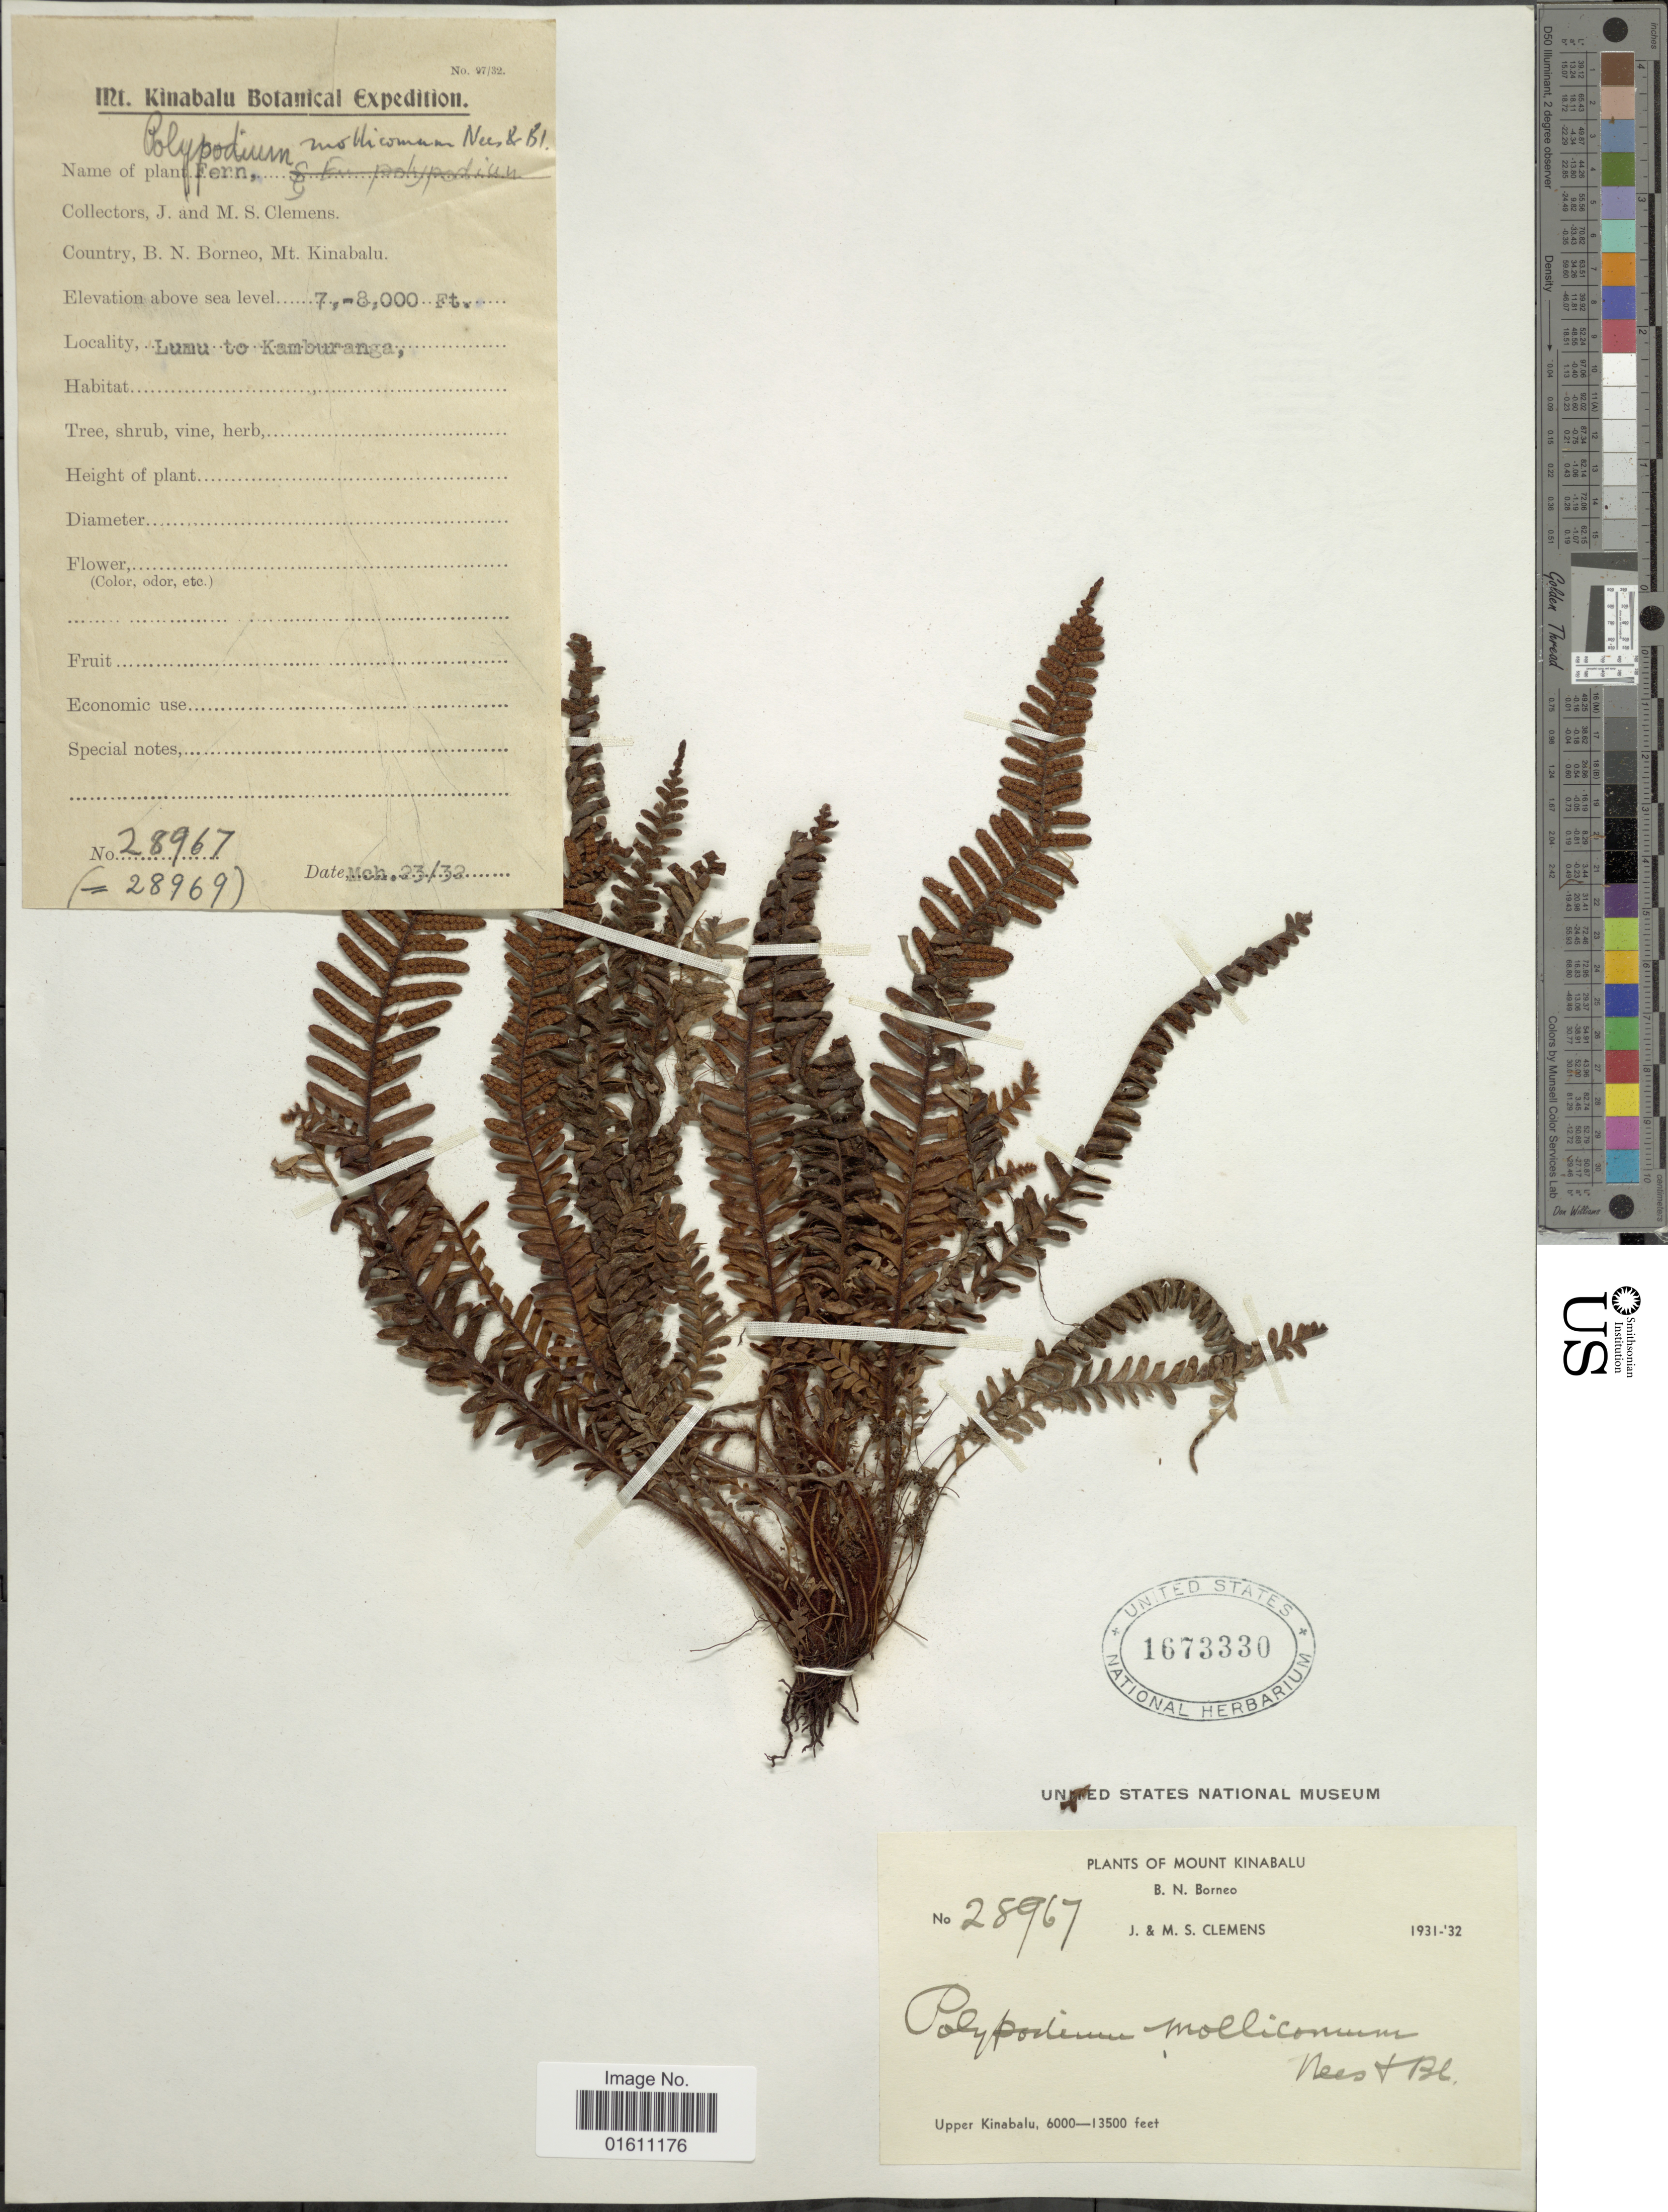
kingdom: Plantae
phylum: Tracheophyta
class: Polypodiopsida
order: Polypodiales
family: Polypodiaceae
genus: Dasygrammitis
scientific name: Dasygrammitis mollicoma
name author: (Nees & Blume) Parris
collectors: J. Clemens & M. S. Clemens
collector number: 28967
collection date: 1932-03-23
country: Malaysia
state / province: Sabah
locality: Mount Kinabalu, B.N. Borneo, Upper Kinabalu. Lumu to Kamburanga.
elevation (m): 1829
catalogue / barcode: US 1673330